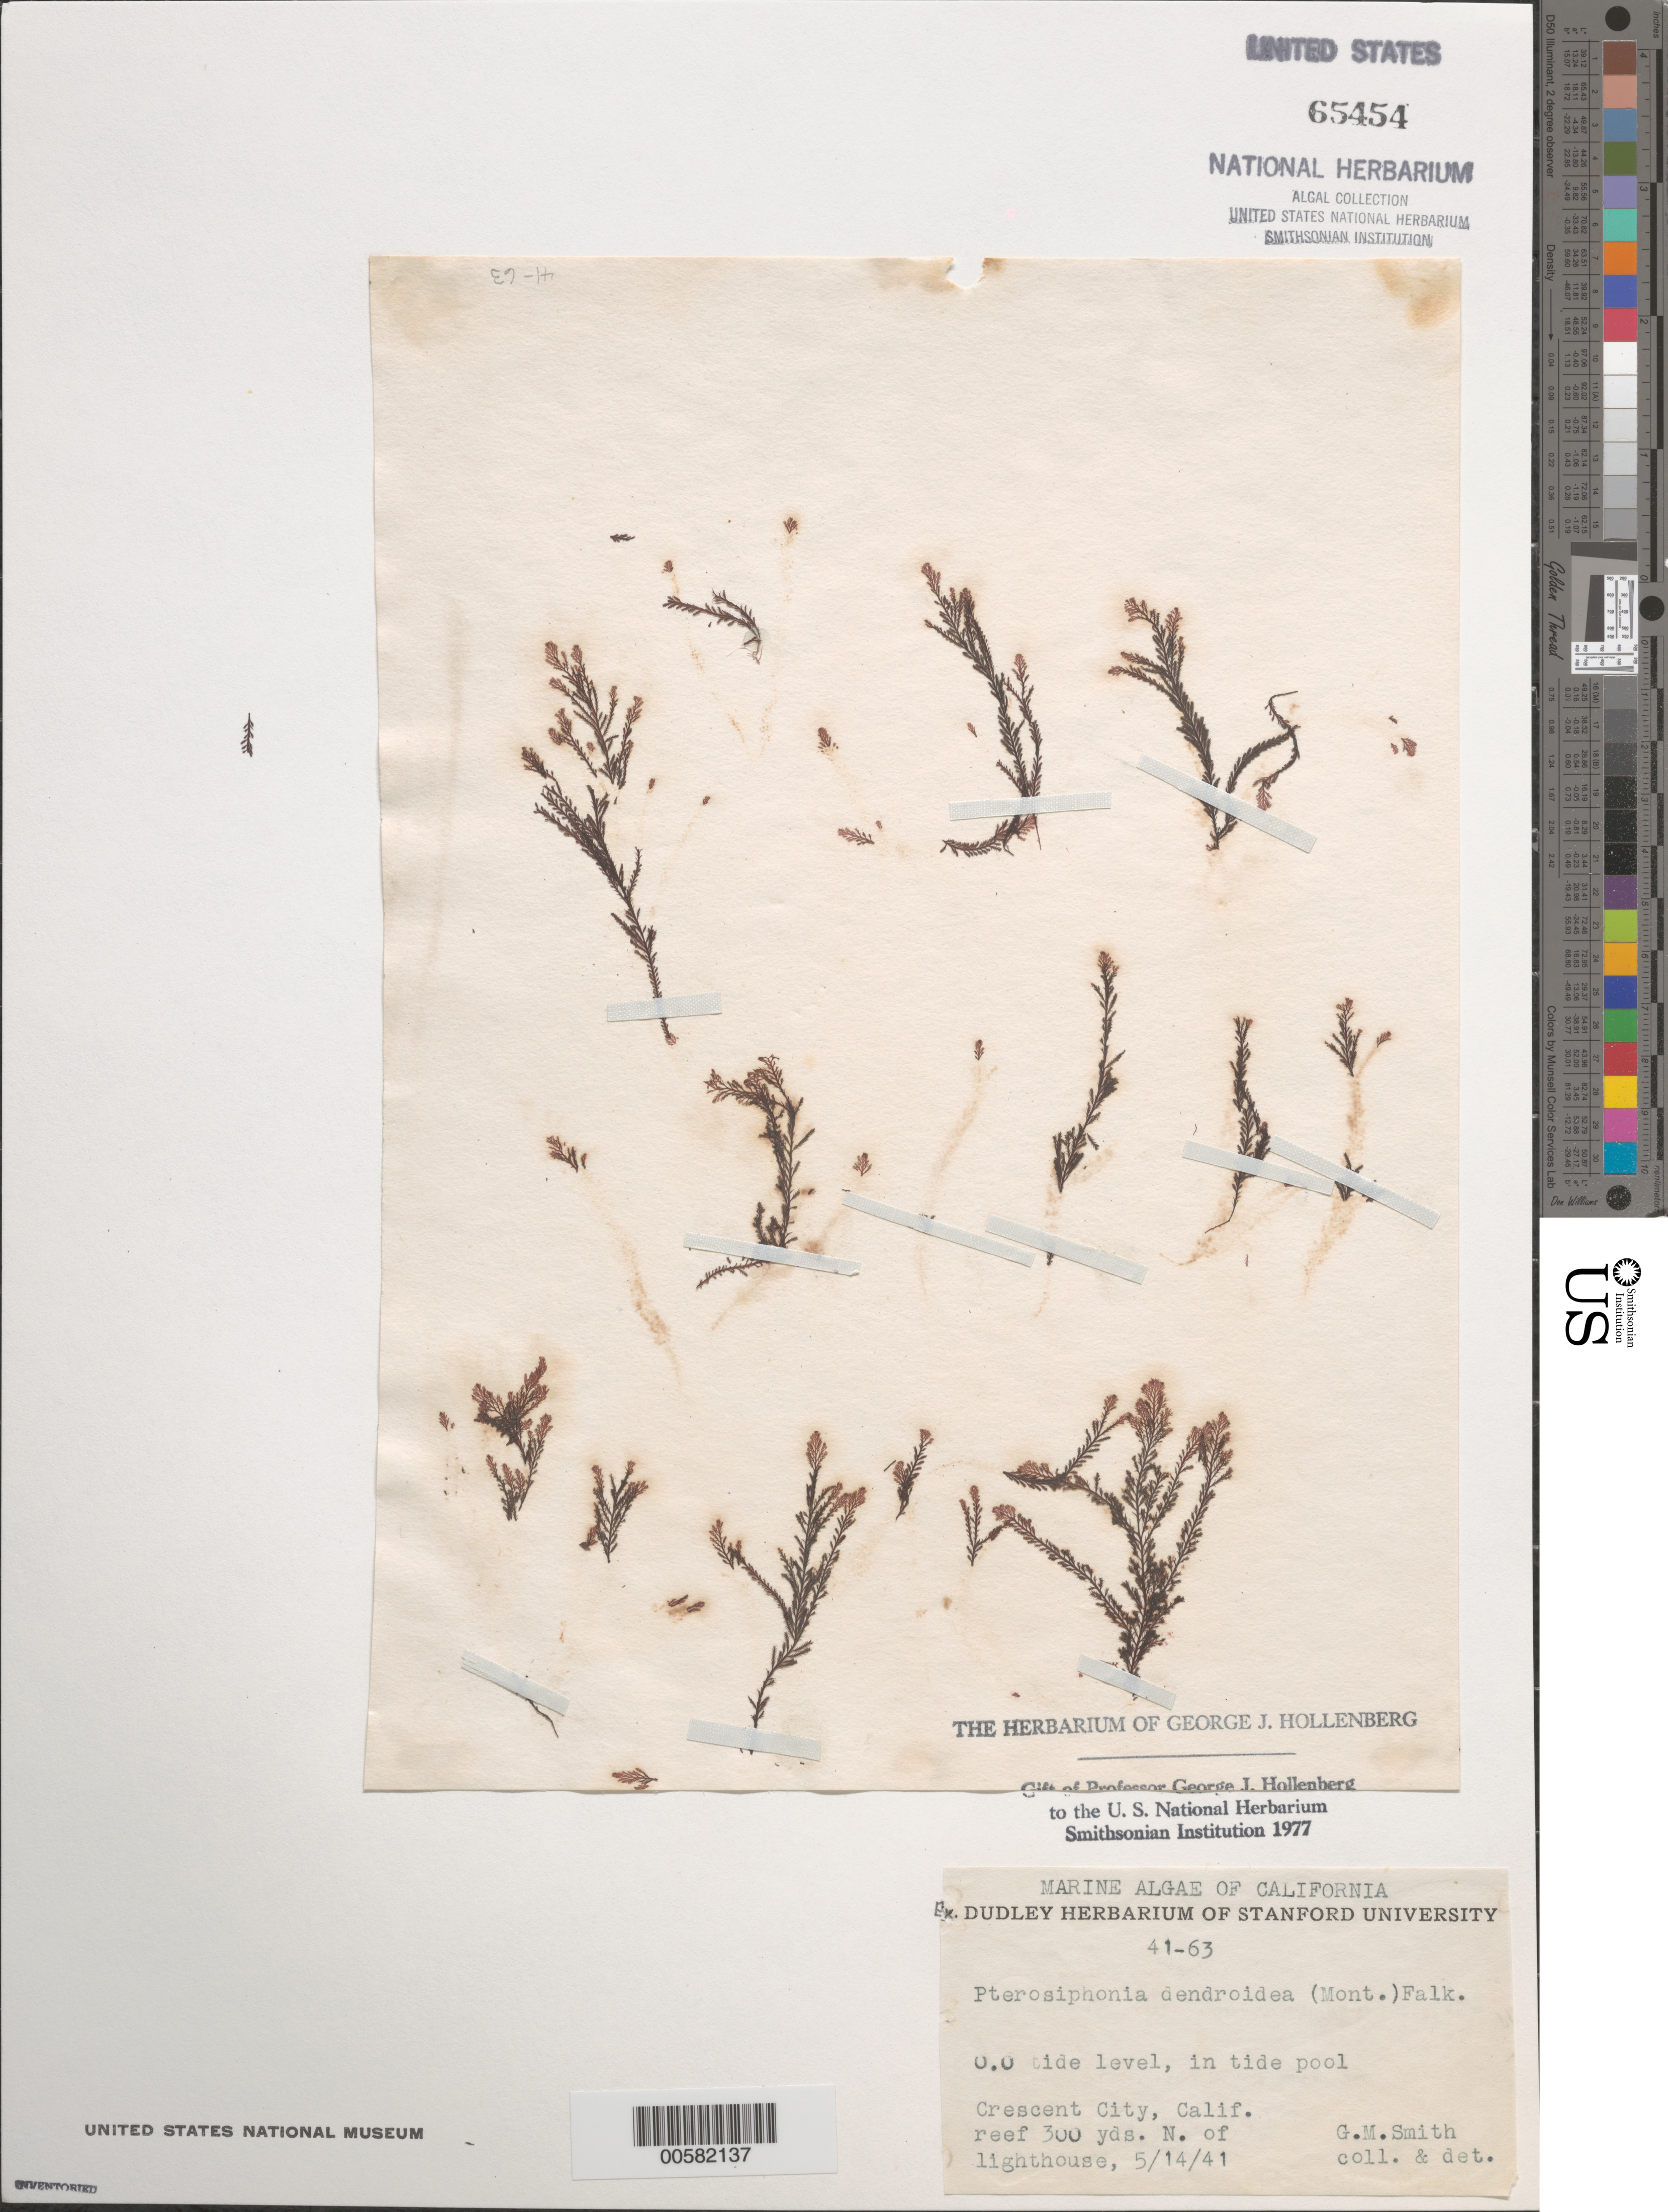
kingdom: Plantae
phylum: Rhodophyta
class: Florideophyceae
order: Ceramiales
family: Rhodomelaceae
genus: Symphyocladiella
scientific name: Symphyocladiella dendroidea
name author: (Montagne) Bustamante et al.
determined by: Algae name updating Project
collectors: G. M. Smith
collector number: Gms 41-63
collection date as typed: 14 May 1941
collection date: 1941-05-14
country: United States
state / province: California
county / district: Del Norte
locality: Crescent City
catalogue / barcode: US 65454